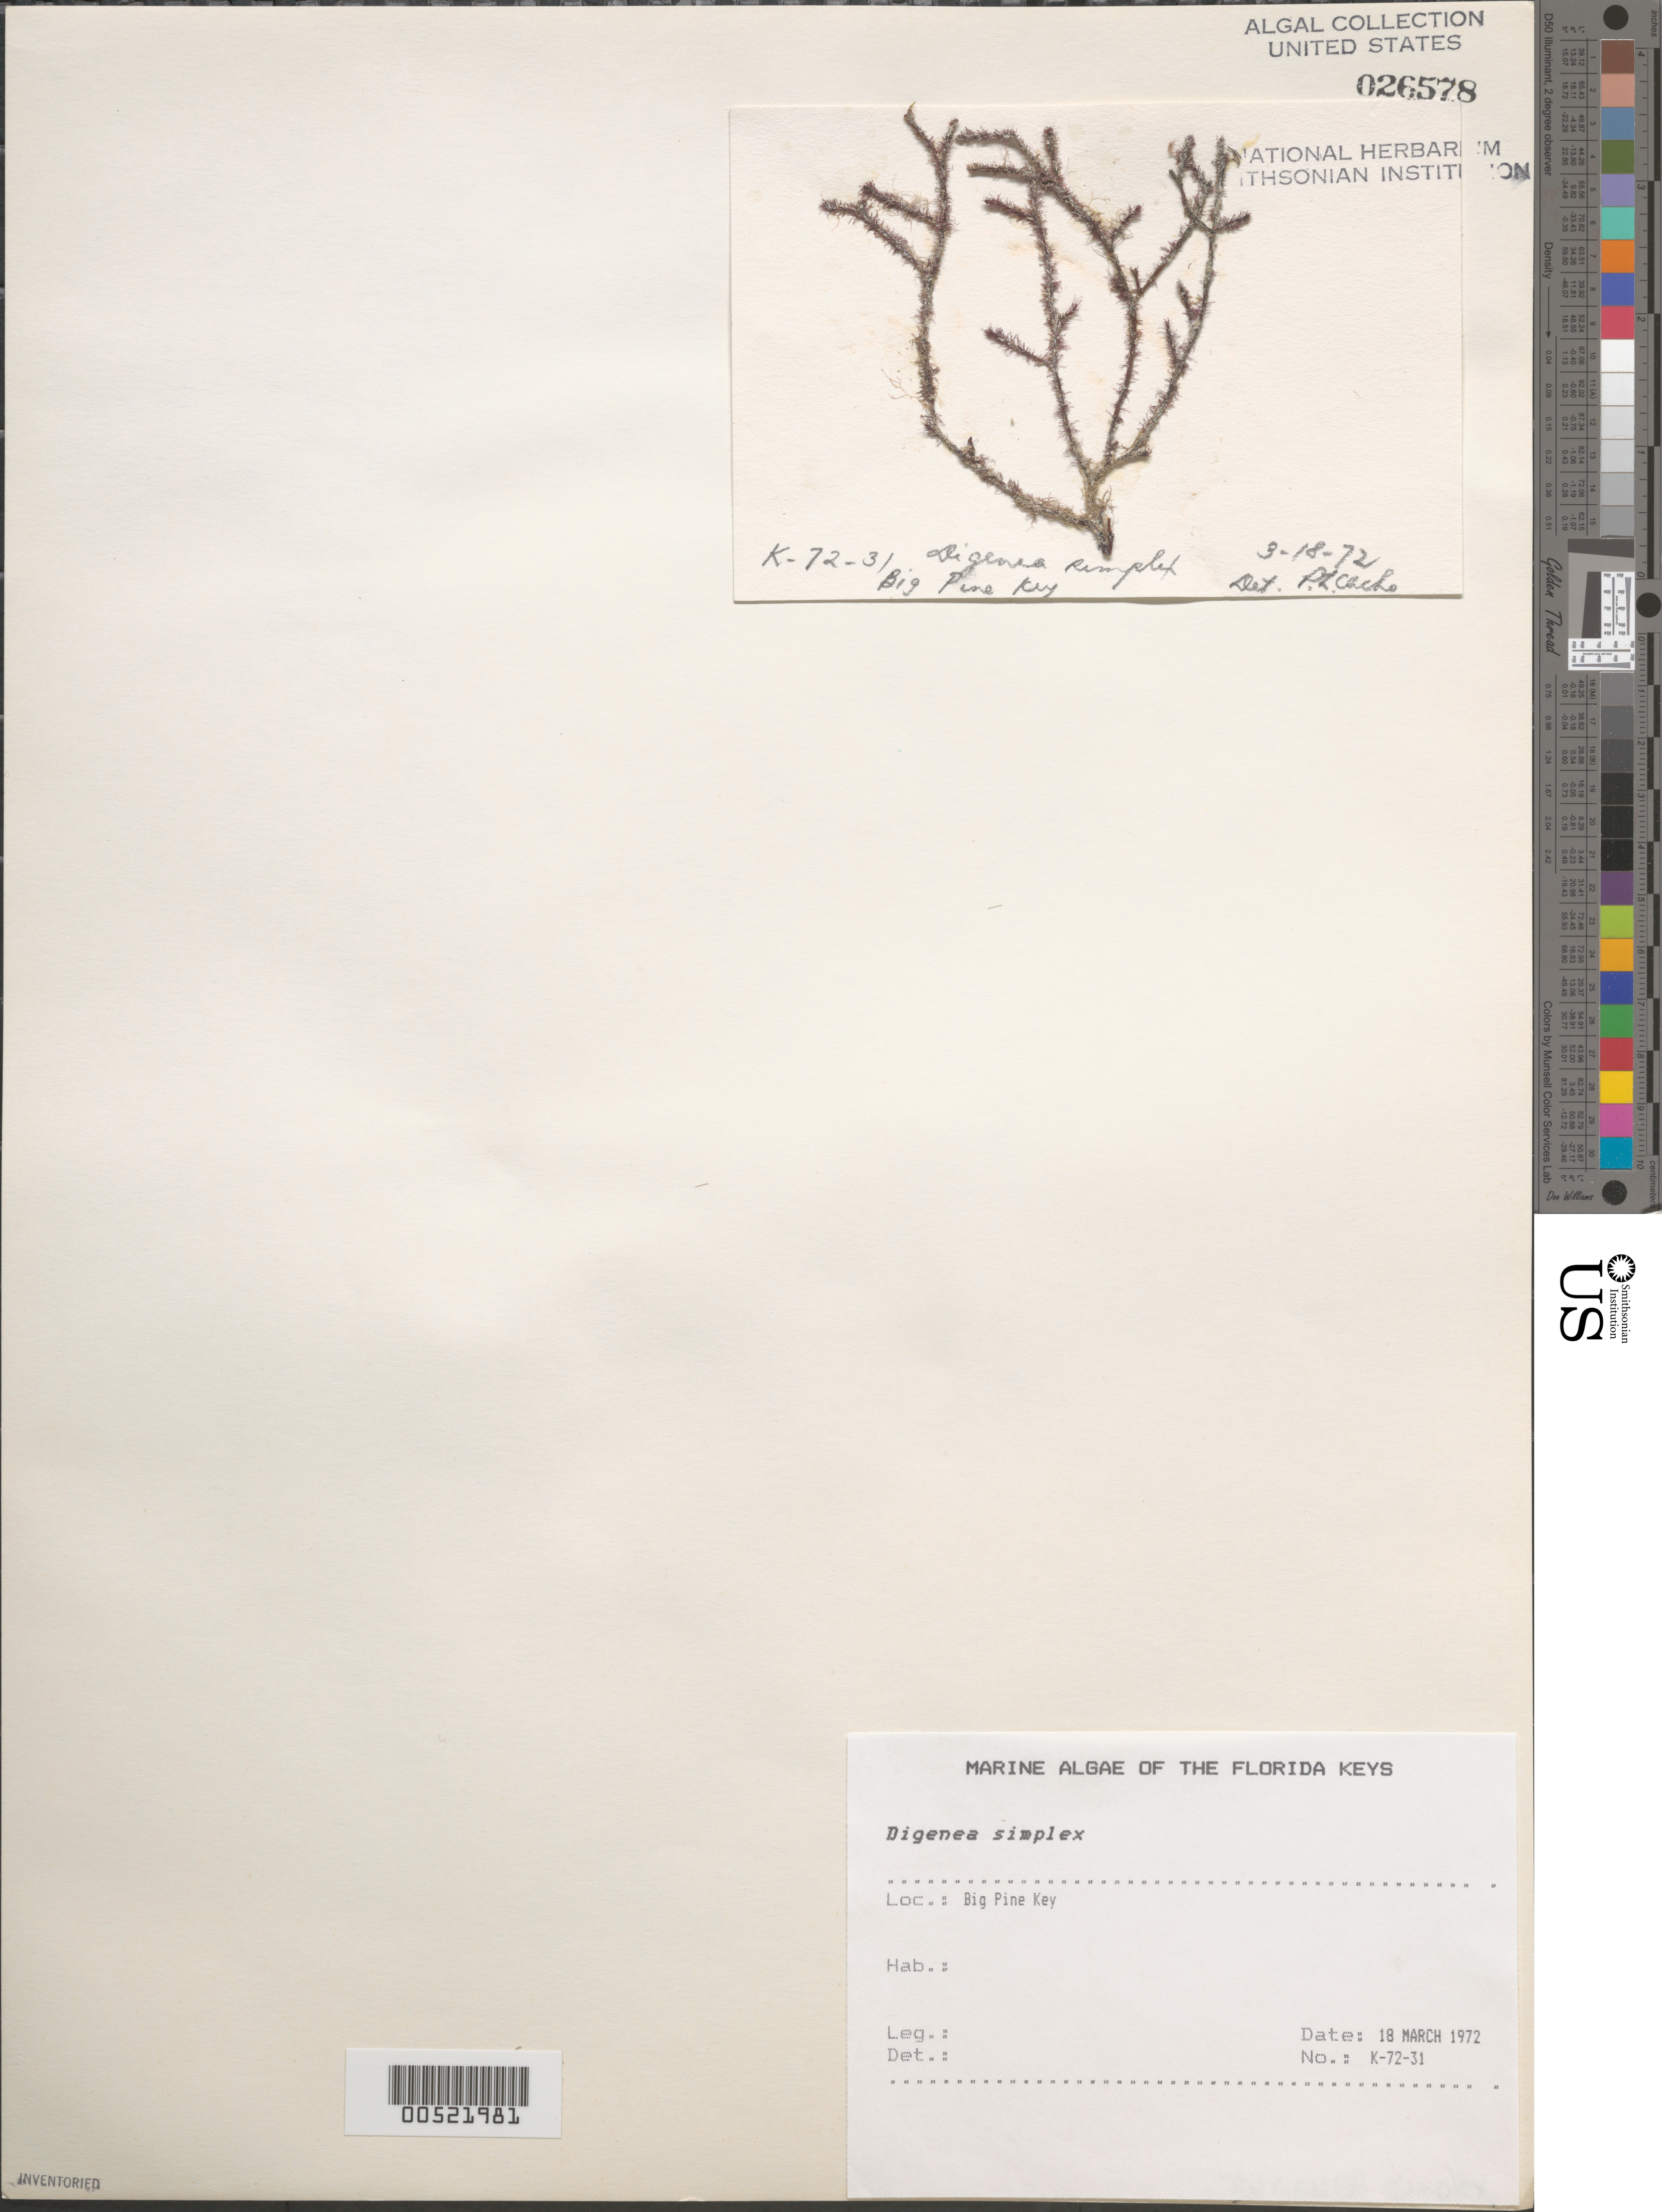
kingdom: Plantae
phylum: Rhodophyta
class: Florideophyceae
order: Ceramiales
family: Rhodomelaceae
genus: Digenea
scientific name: Digenea simplex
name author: (Wulfen) C. Agardh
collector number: K-72-31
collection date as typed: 18 Mar 1972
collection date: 1972-03-18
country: United States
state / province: Florida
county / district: Monroe County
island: Big Pine Key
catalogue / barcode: US 26578